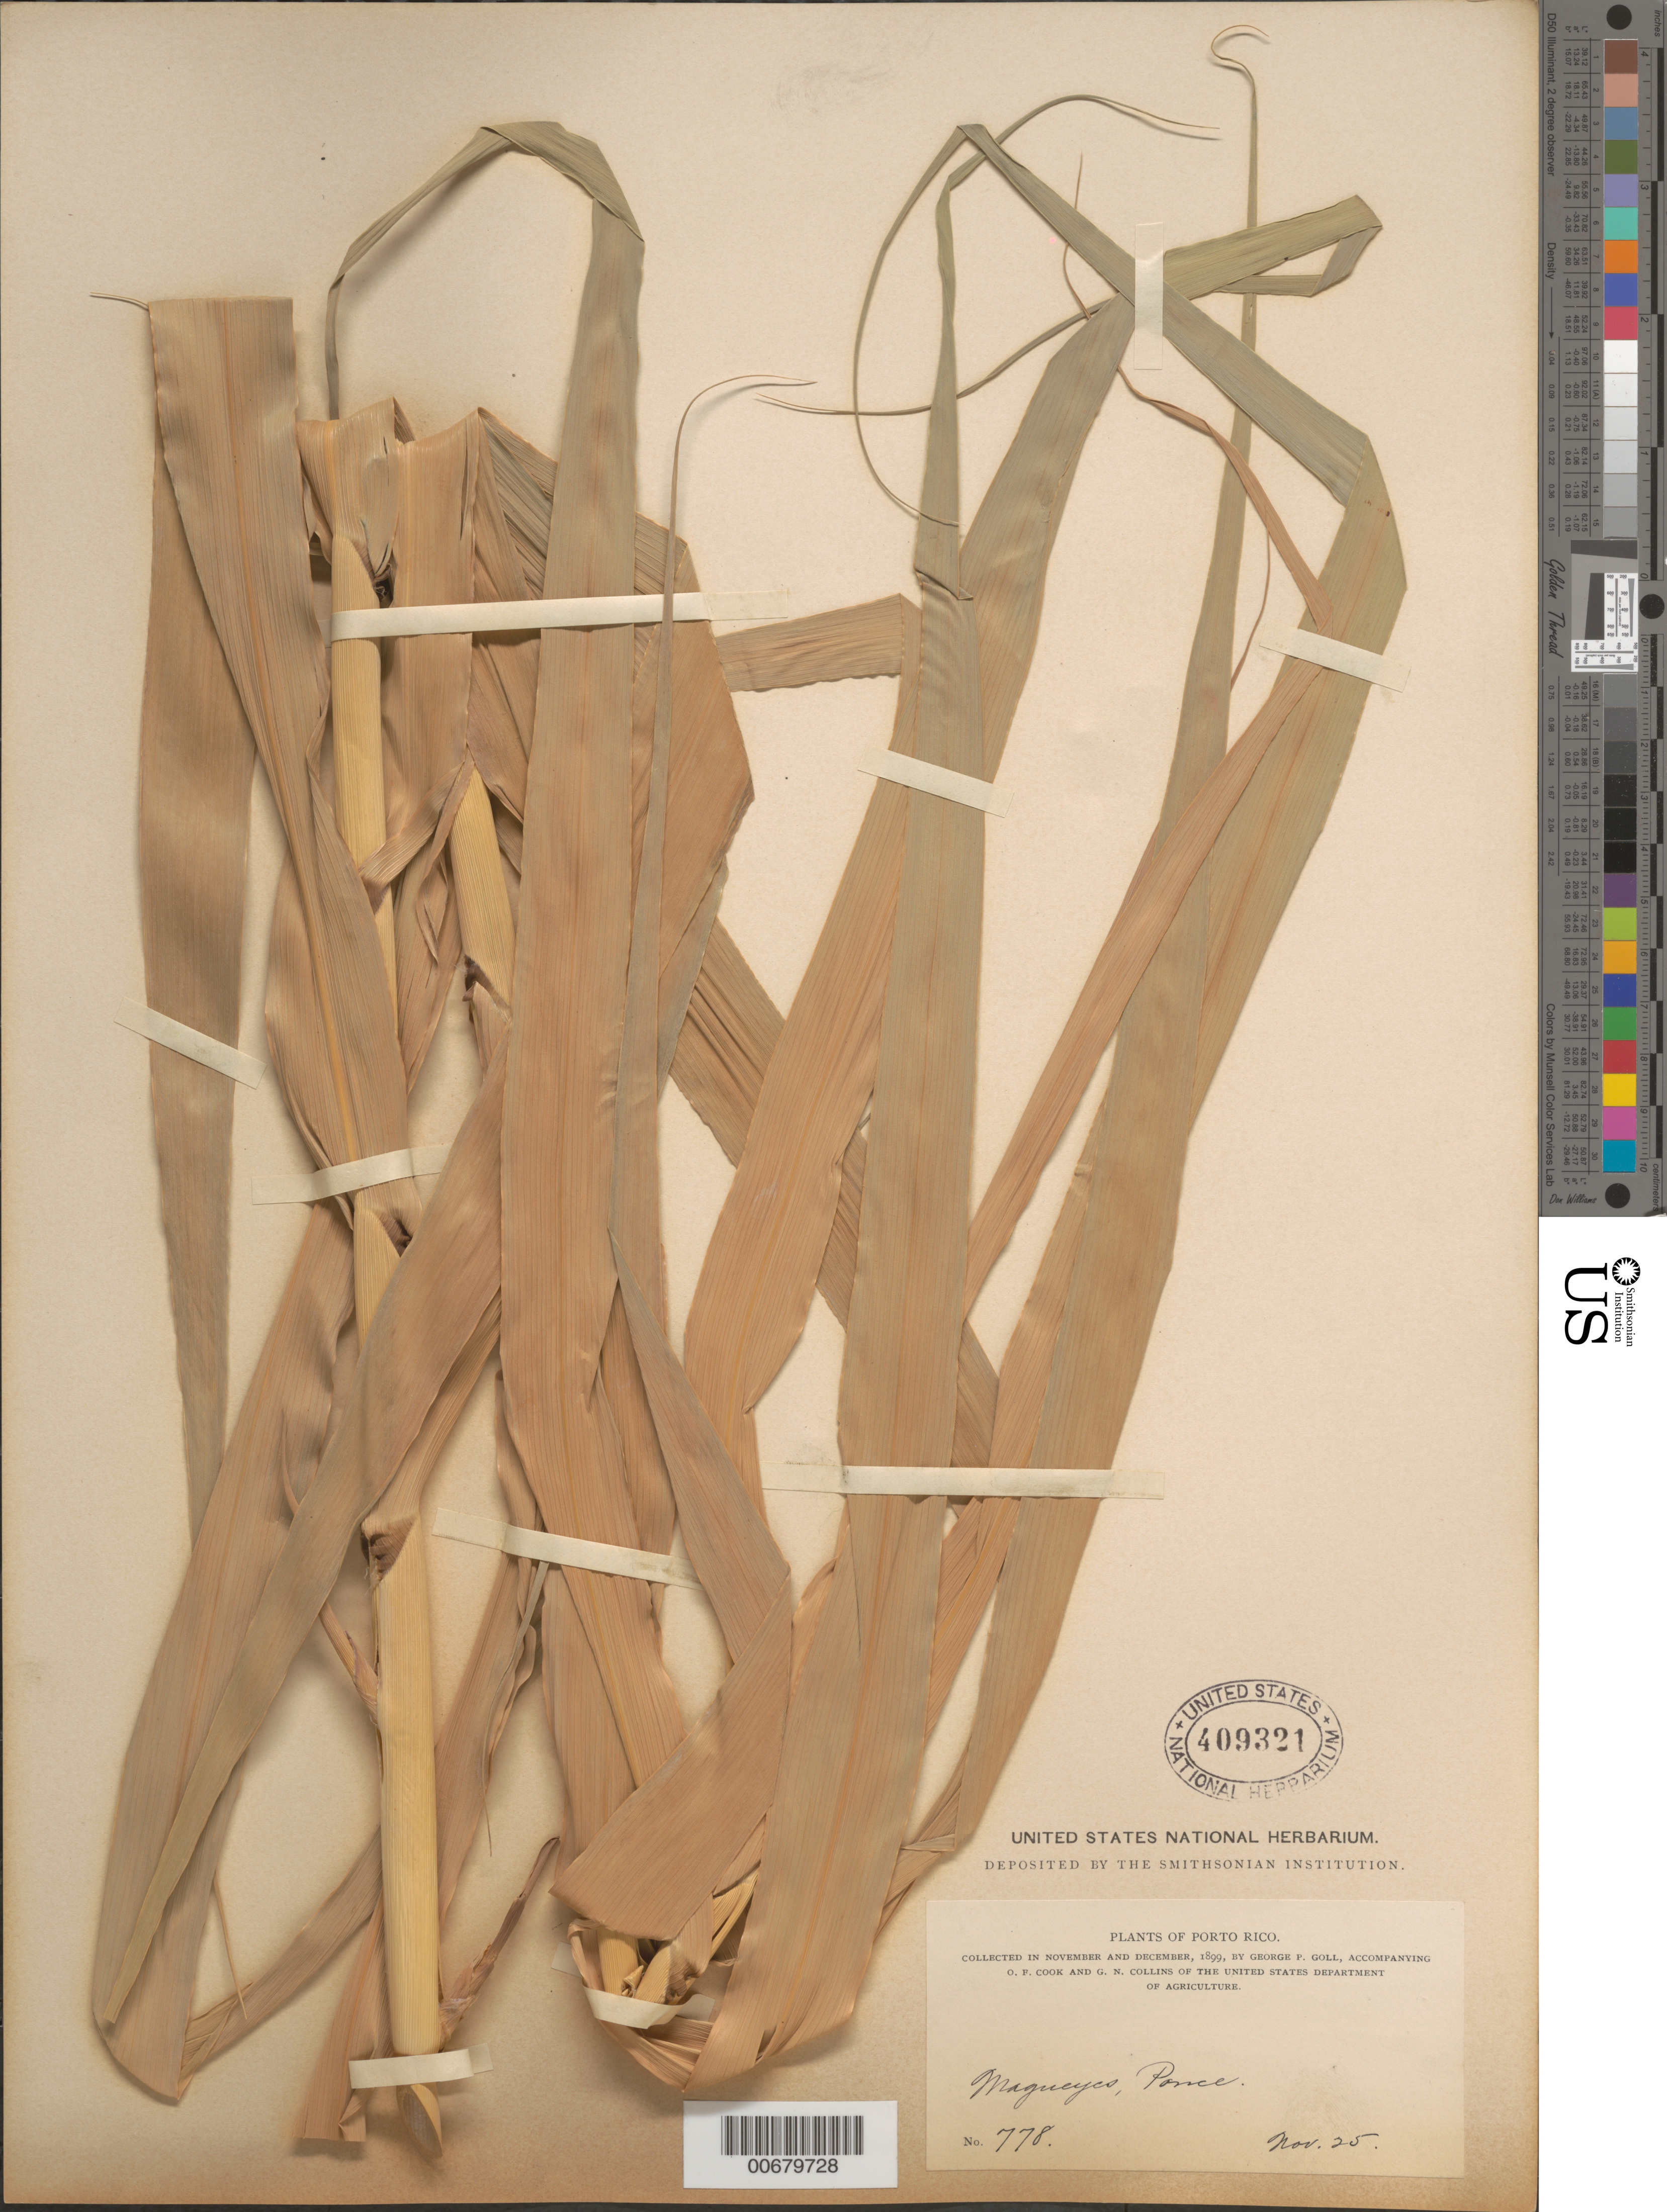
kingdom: Plantae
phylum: Tracheophyta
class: Liliopsida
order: Poales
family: Poaceae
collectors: G. Goll, O. F. Cook & G. N. Collins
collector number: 778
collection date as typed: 25 Nov 1899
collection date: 1899-11-25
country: Puerto Rico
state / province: Ponce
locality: Magueyes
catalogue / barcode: US 409321